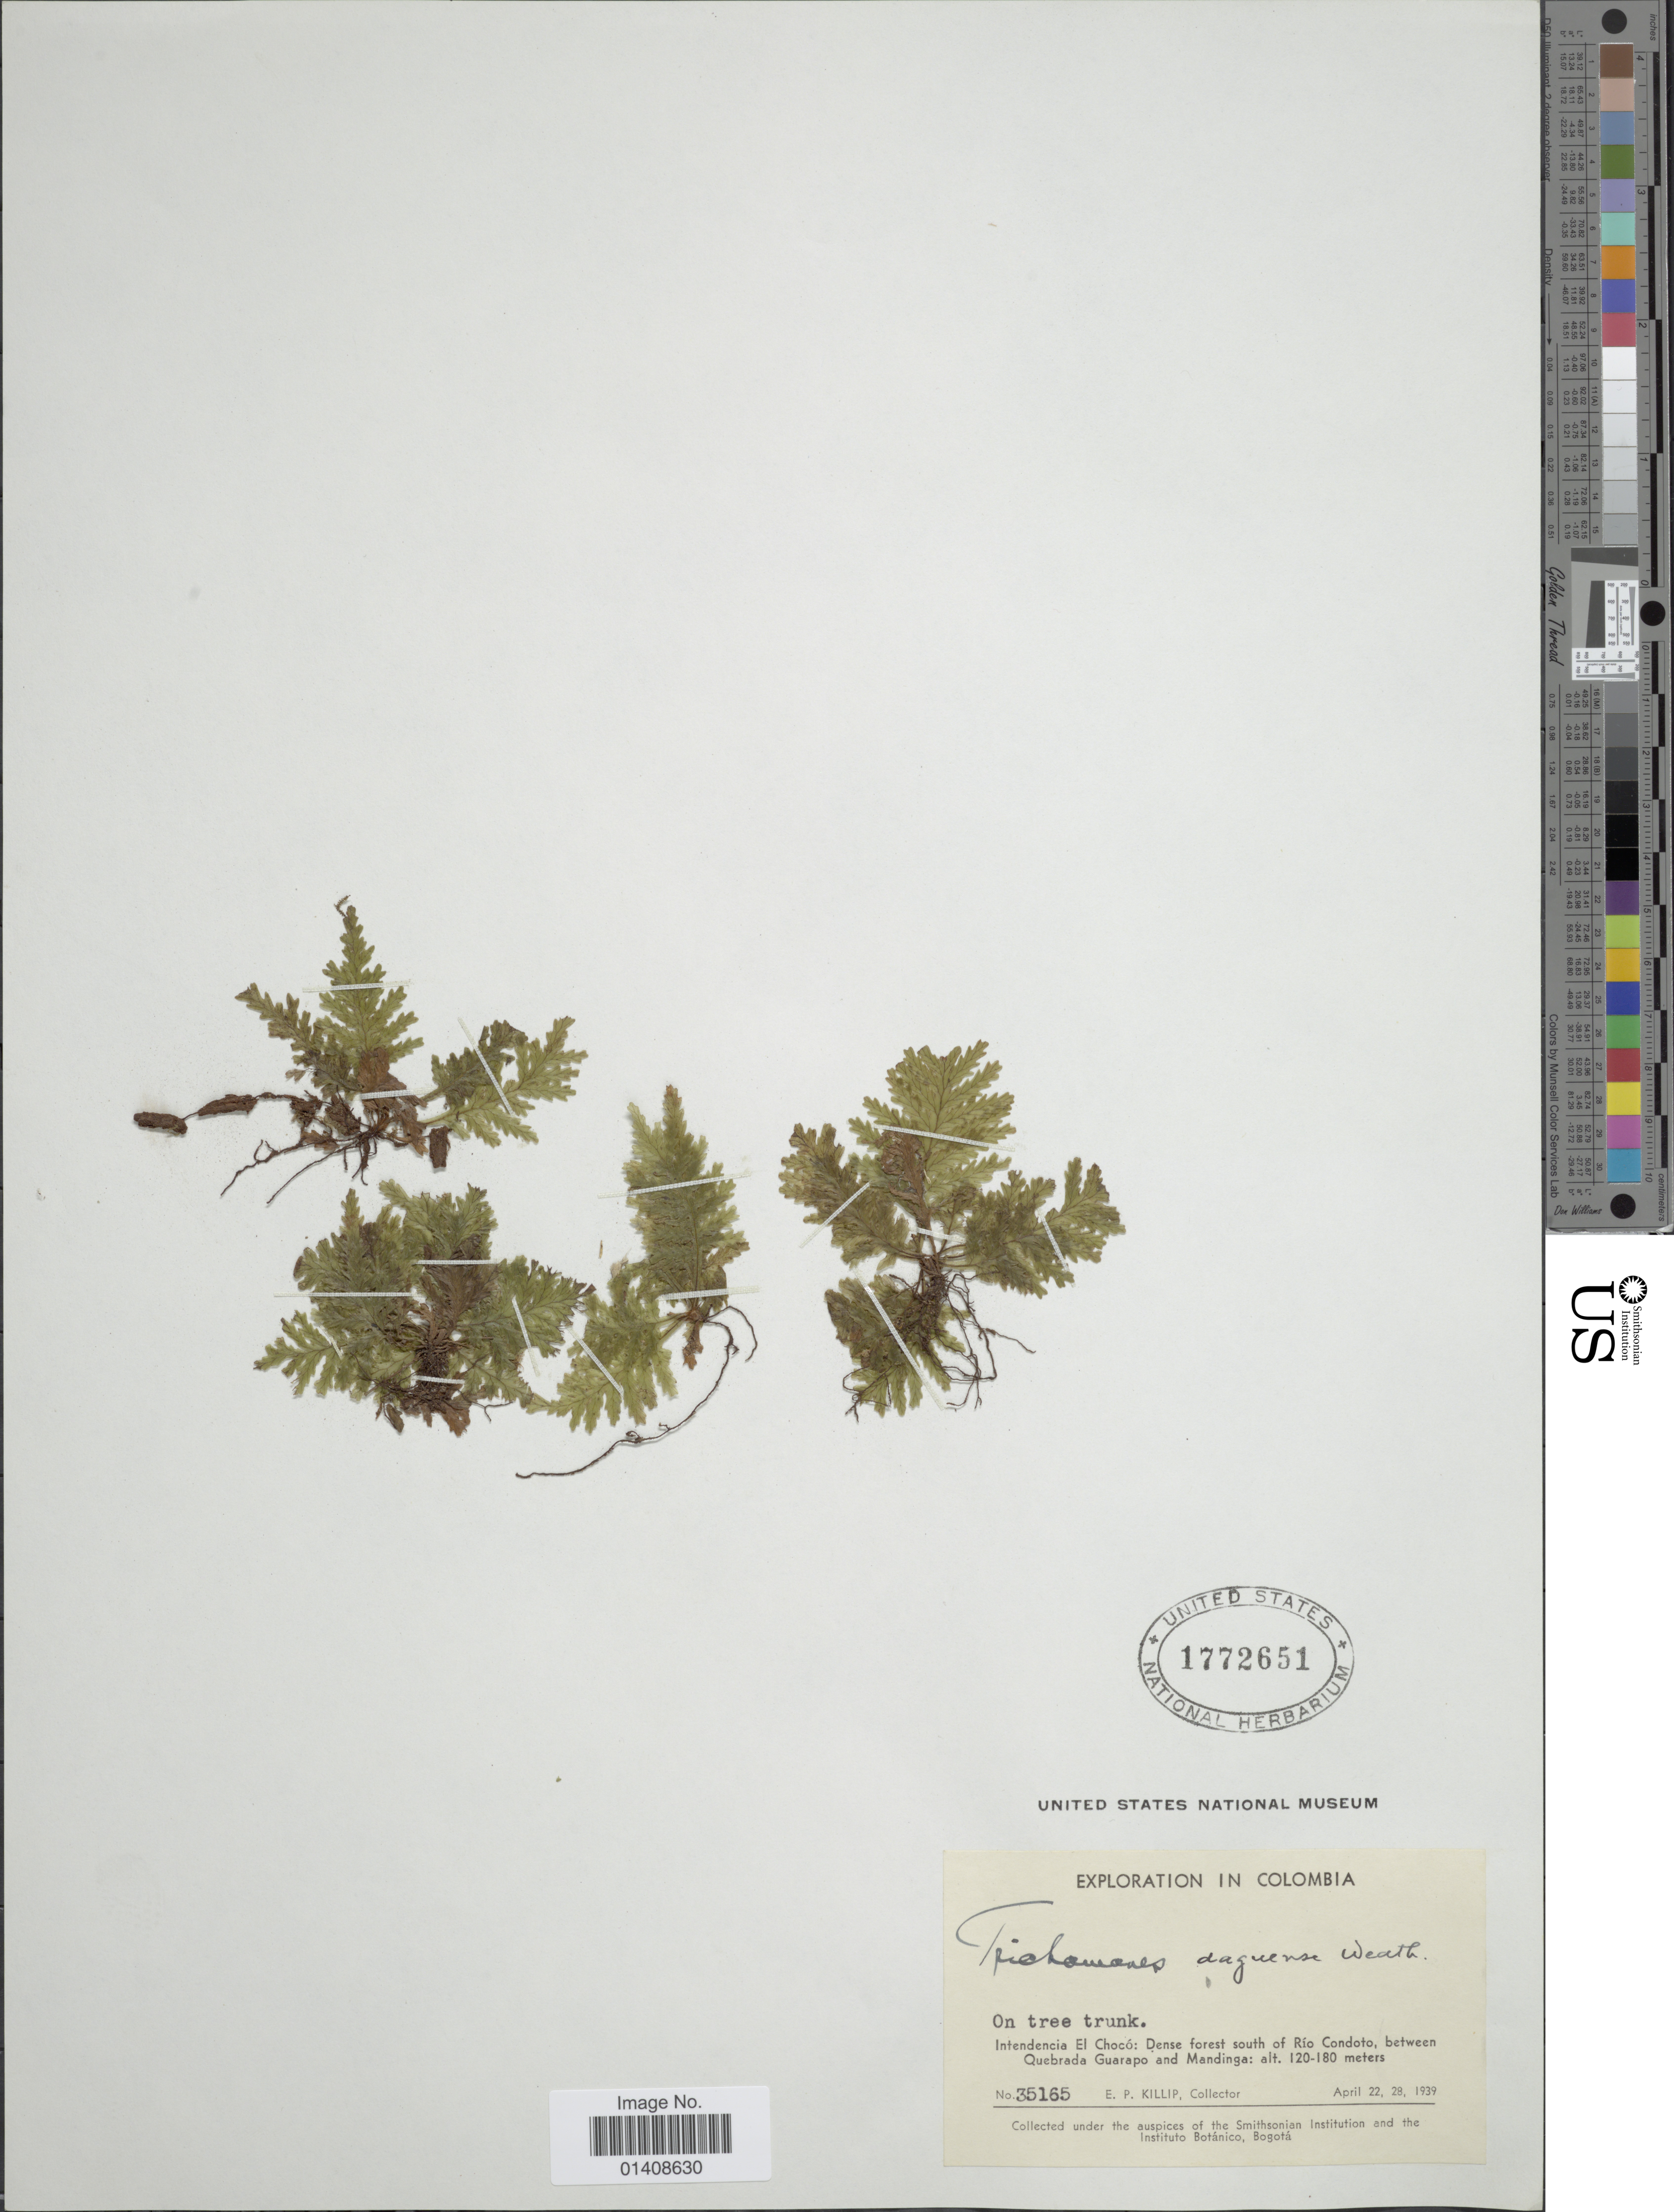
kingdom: Plantae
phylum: Tracheophyta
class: Polypodiopsida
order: Hymenophyllales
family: Hymenophyllaceae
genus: Trichomanes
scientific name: Trichomanes delicatum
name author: Bosch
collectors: E. P. Killip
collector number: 35165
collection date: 1939-04-22/1939-04-28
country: Colombia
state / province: Chocó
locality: Intendencia El Choco: Dense forest south of Rio Condoto, between Quebrada Guarapo and Mandinga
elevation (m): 120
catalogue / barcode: US 1772651